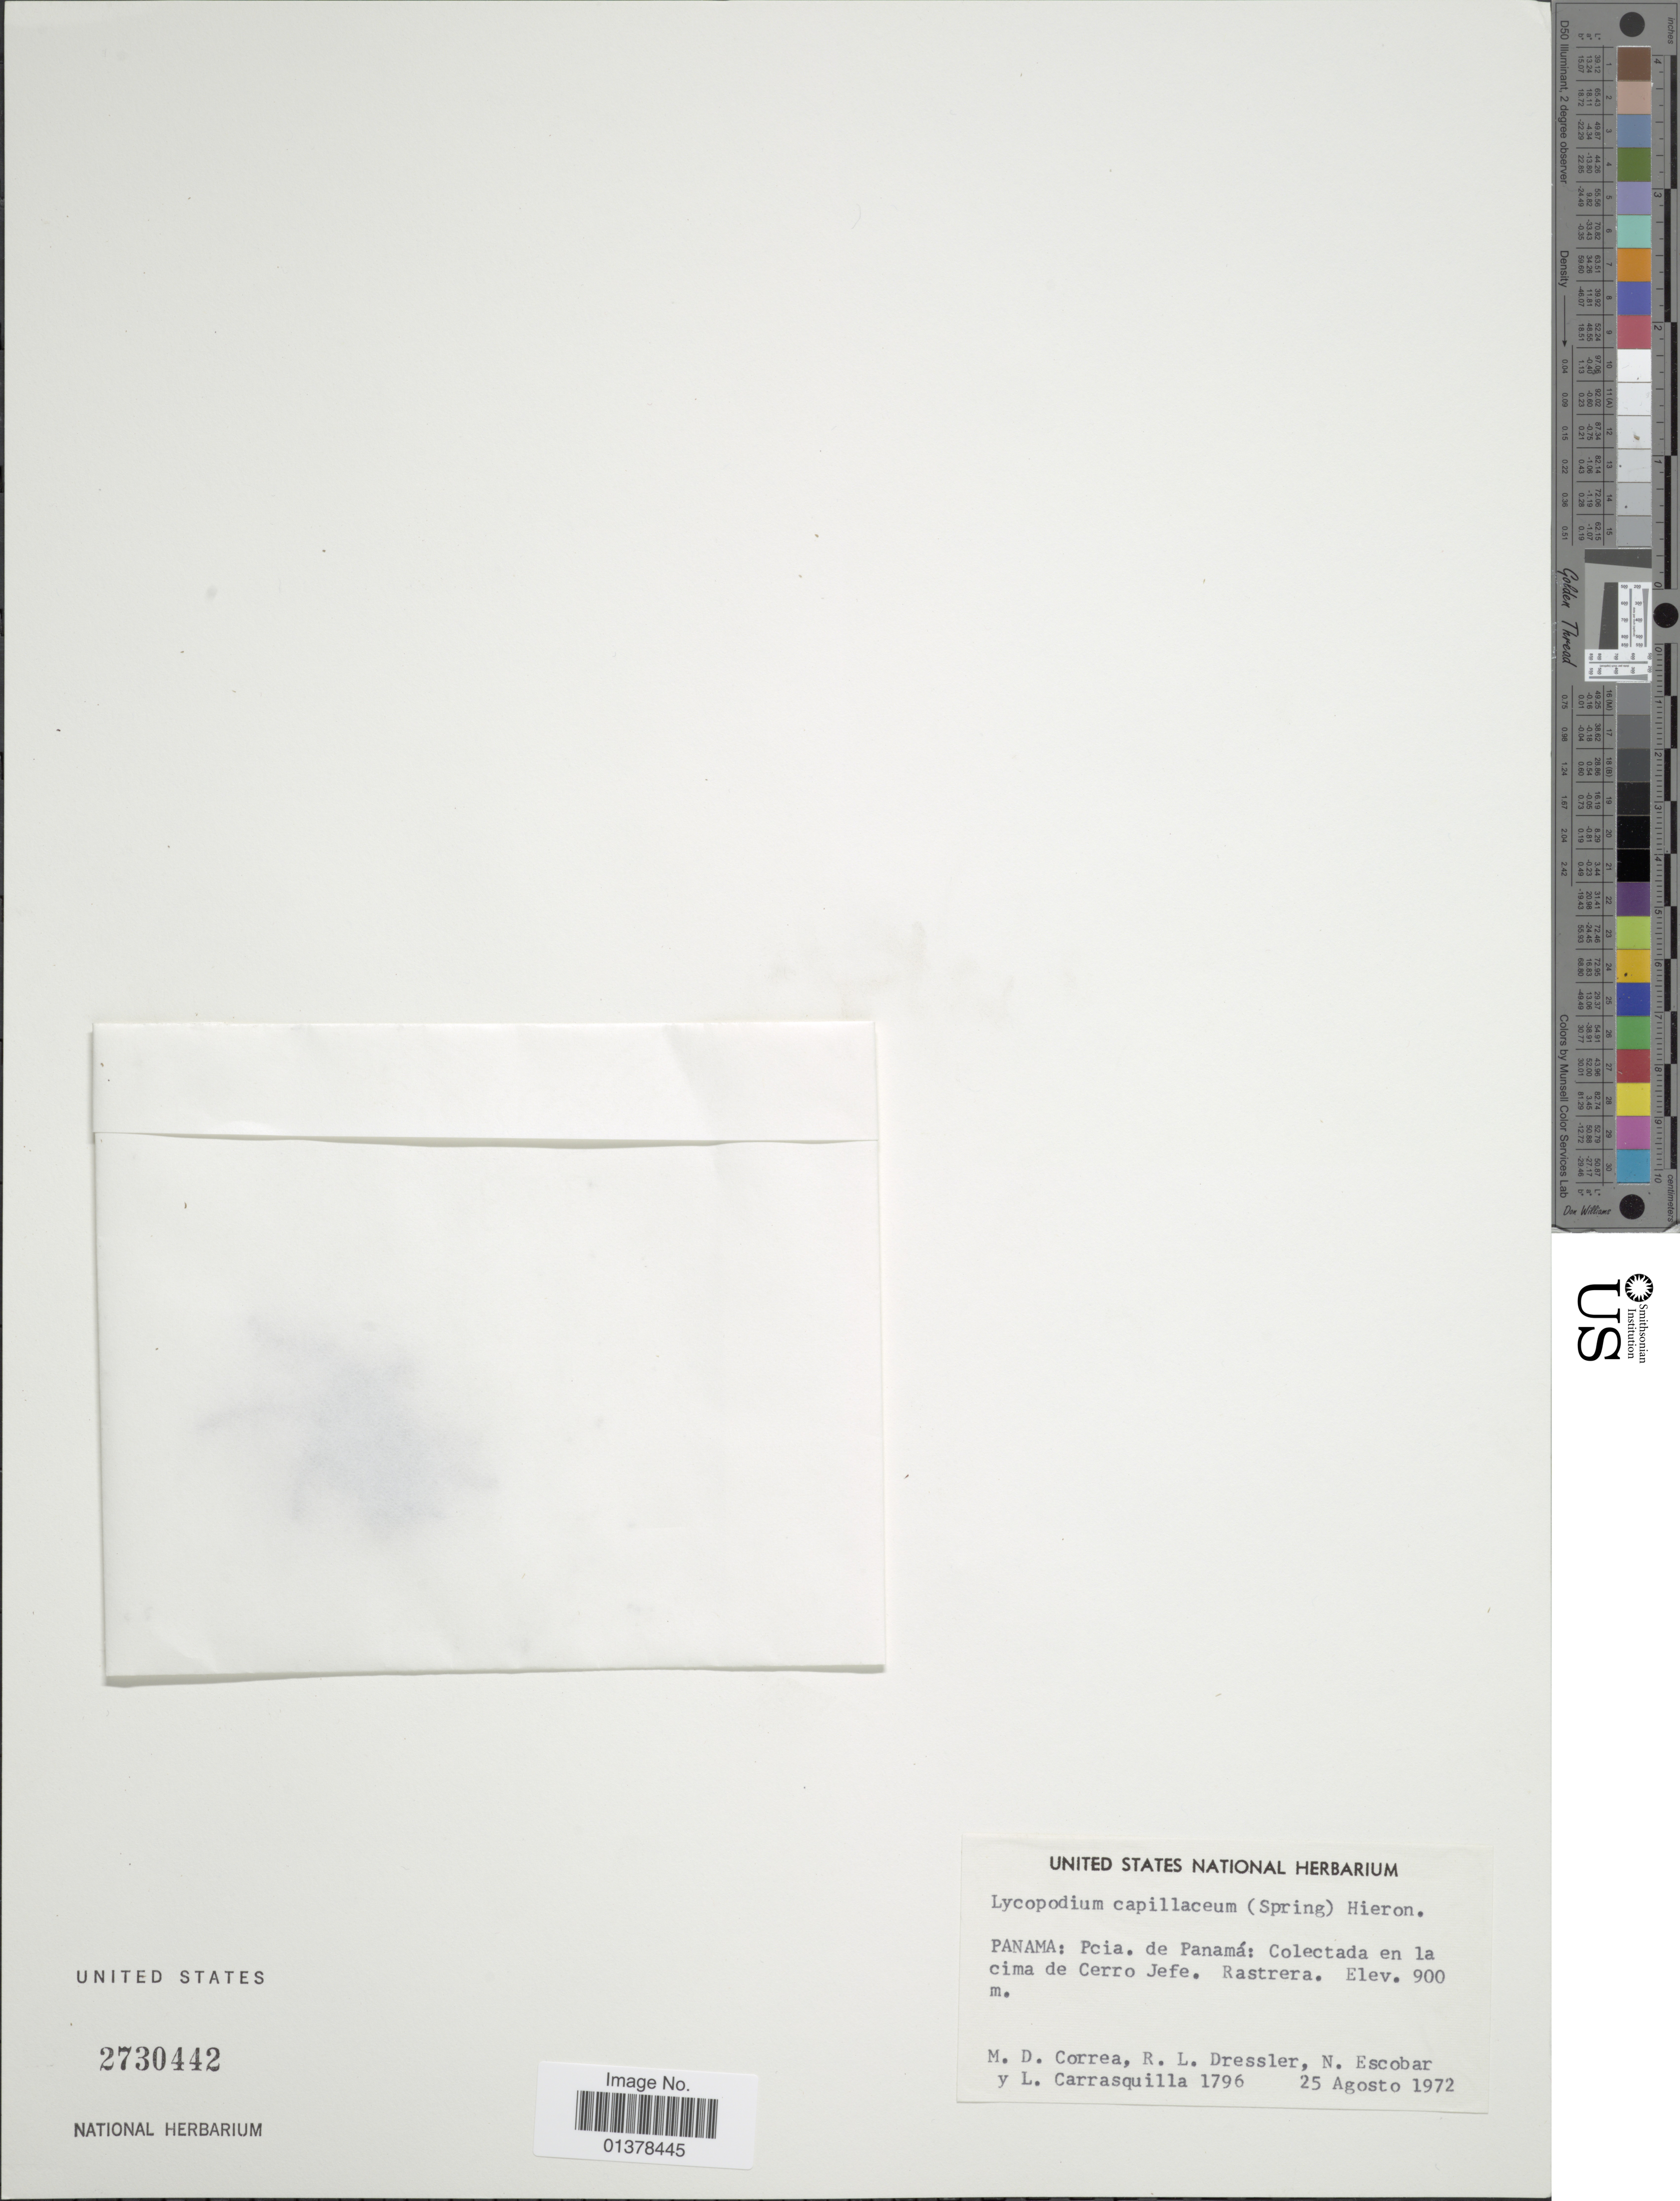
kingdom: Plantae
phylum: Tracheophyta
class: Lycopodiopsida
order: Lycopodiales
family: Lycopodiaceae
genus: Palhinhaea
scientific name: Palhinhaea cernua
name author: (L.) Vasc. & Franco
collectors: M. D. Corrêa-A., R. Dressler, N. Escobar & L. Carrasquilla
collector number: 1796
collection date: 1972-08-25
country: Panama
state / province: Panamá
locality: Colectada en la cima de Cerro Jefe, Rastrera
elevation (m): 900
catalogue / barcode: US 2730442